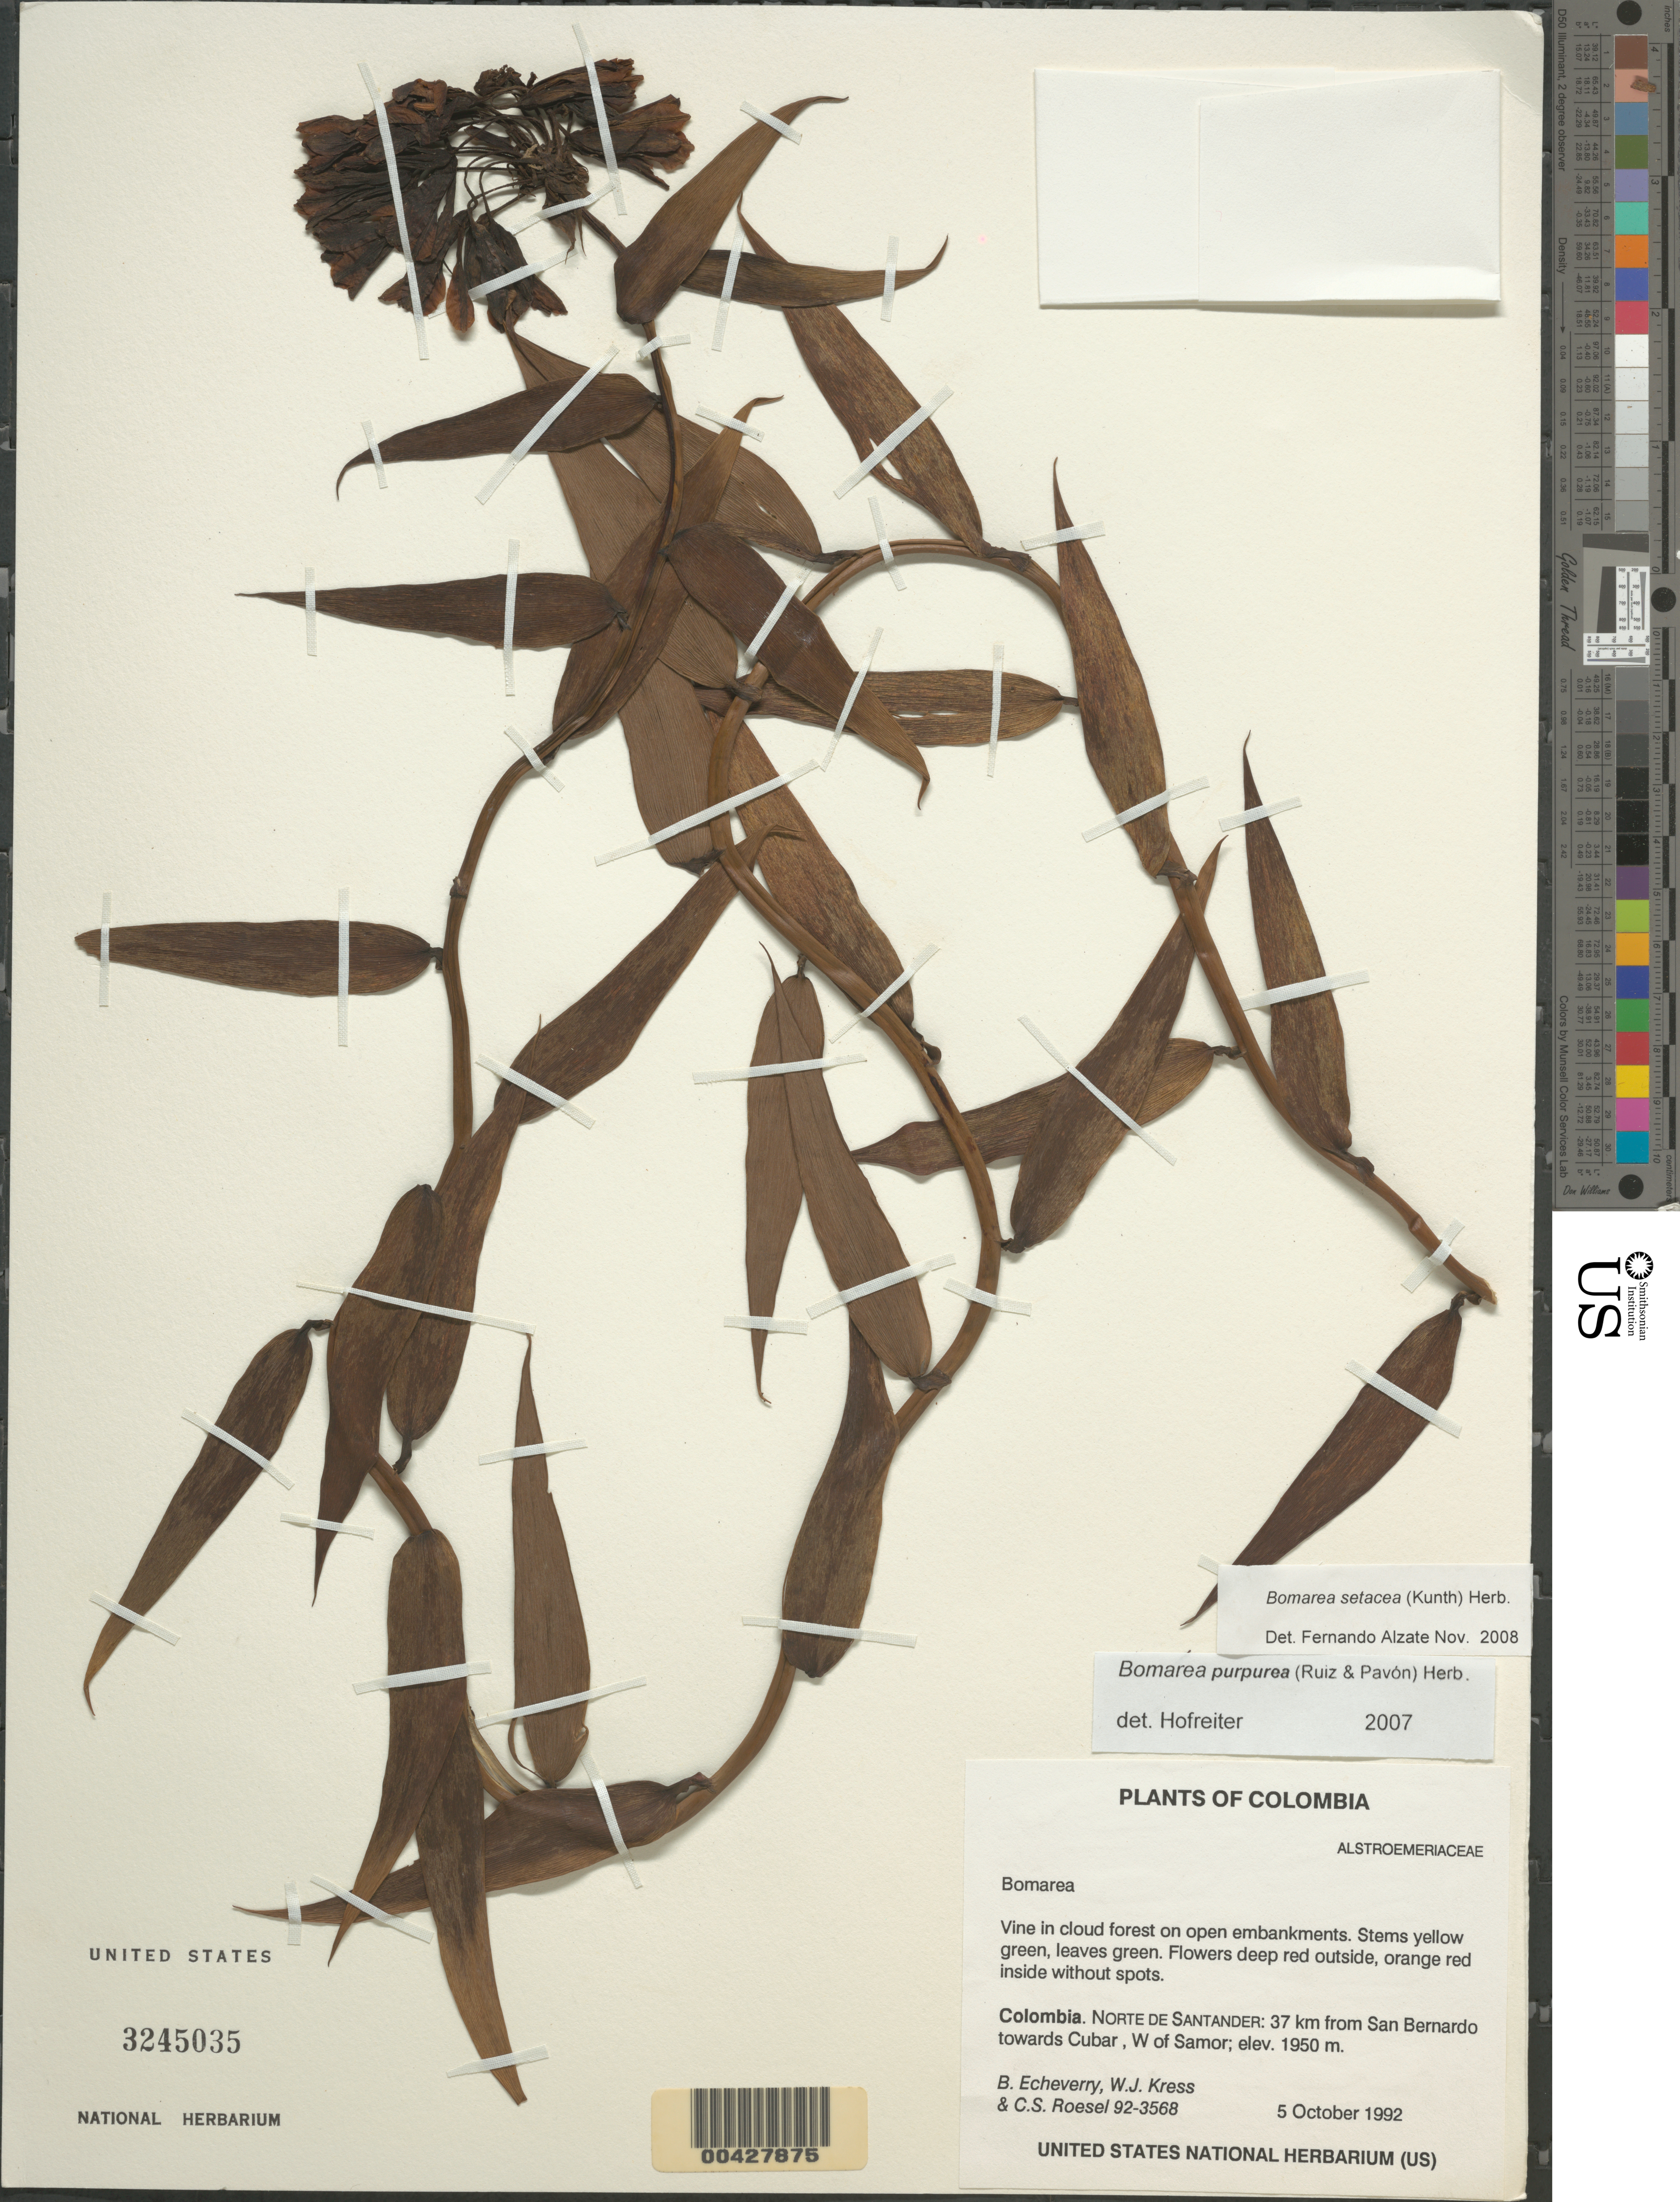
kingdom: Plantae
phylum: Tracheophyta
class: Liliopsida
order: Liliales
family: Alstroemeriaceae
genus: Bomarea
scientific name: Bomarea setacea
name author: (Ruiz & Pav.) Herb.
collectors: B. Echeverry, W. J. Kress & C. S. Roesel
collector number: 92-3568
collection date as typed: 05 Oct 1992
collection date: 1992-10-05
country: Colombia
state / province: Norte de Santander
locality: From San Bernardo to Cubar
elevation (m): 1950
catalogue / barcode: US 3245035